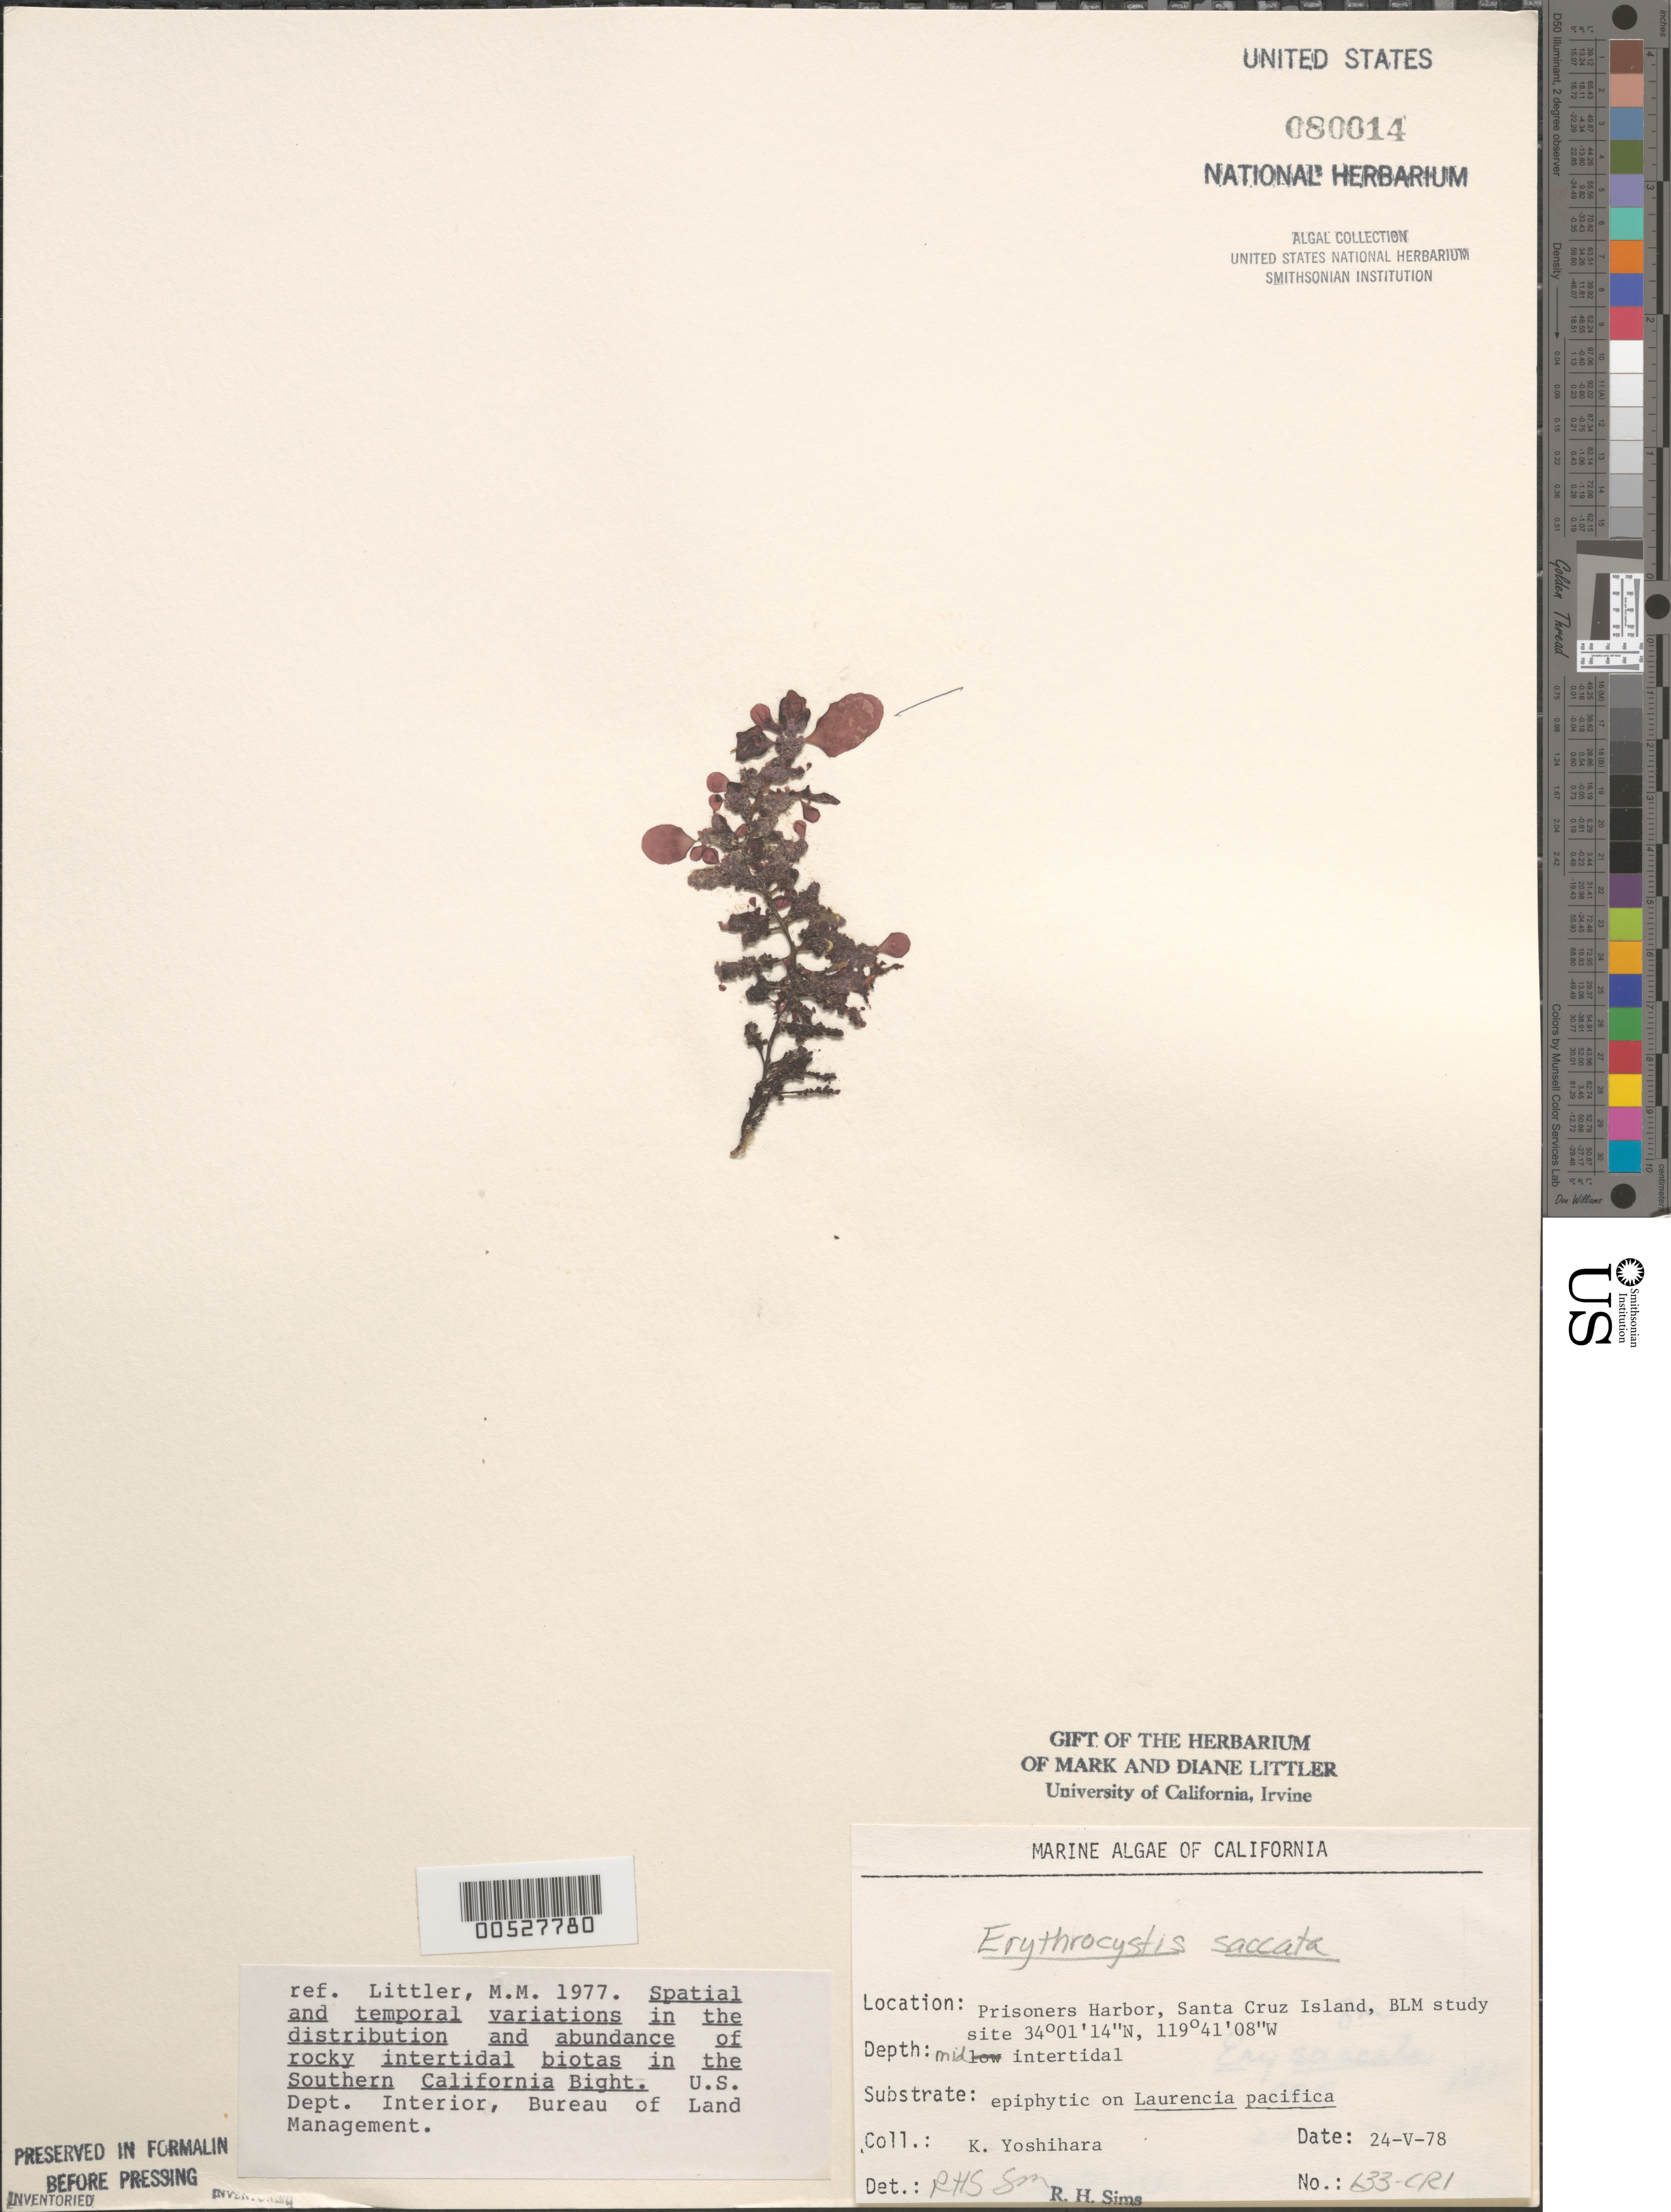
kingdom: Plantae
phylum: Rhodophyta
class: Florideophyceae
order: Ceramiales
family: Rhodomelaceae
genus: Erythrocystis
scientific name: Erythrocystis saccata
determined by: Sims, Robert H.; Murray, S. N.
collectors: K. Yoshihara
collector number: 133-cri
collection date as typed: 24 May 1978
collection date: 1978-05-24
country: United States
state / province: California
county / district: Santa Barbara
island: Santa Cruz Island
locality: Prisoners Harbor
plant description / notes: BLM-SOCALBIGHT Rocky Intertidal Survey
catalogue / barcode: US 80014